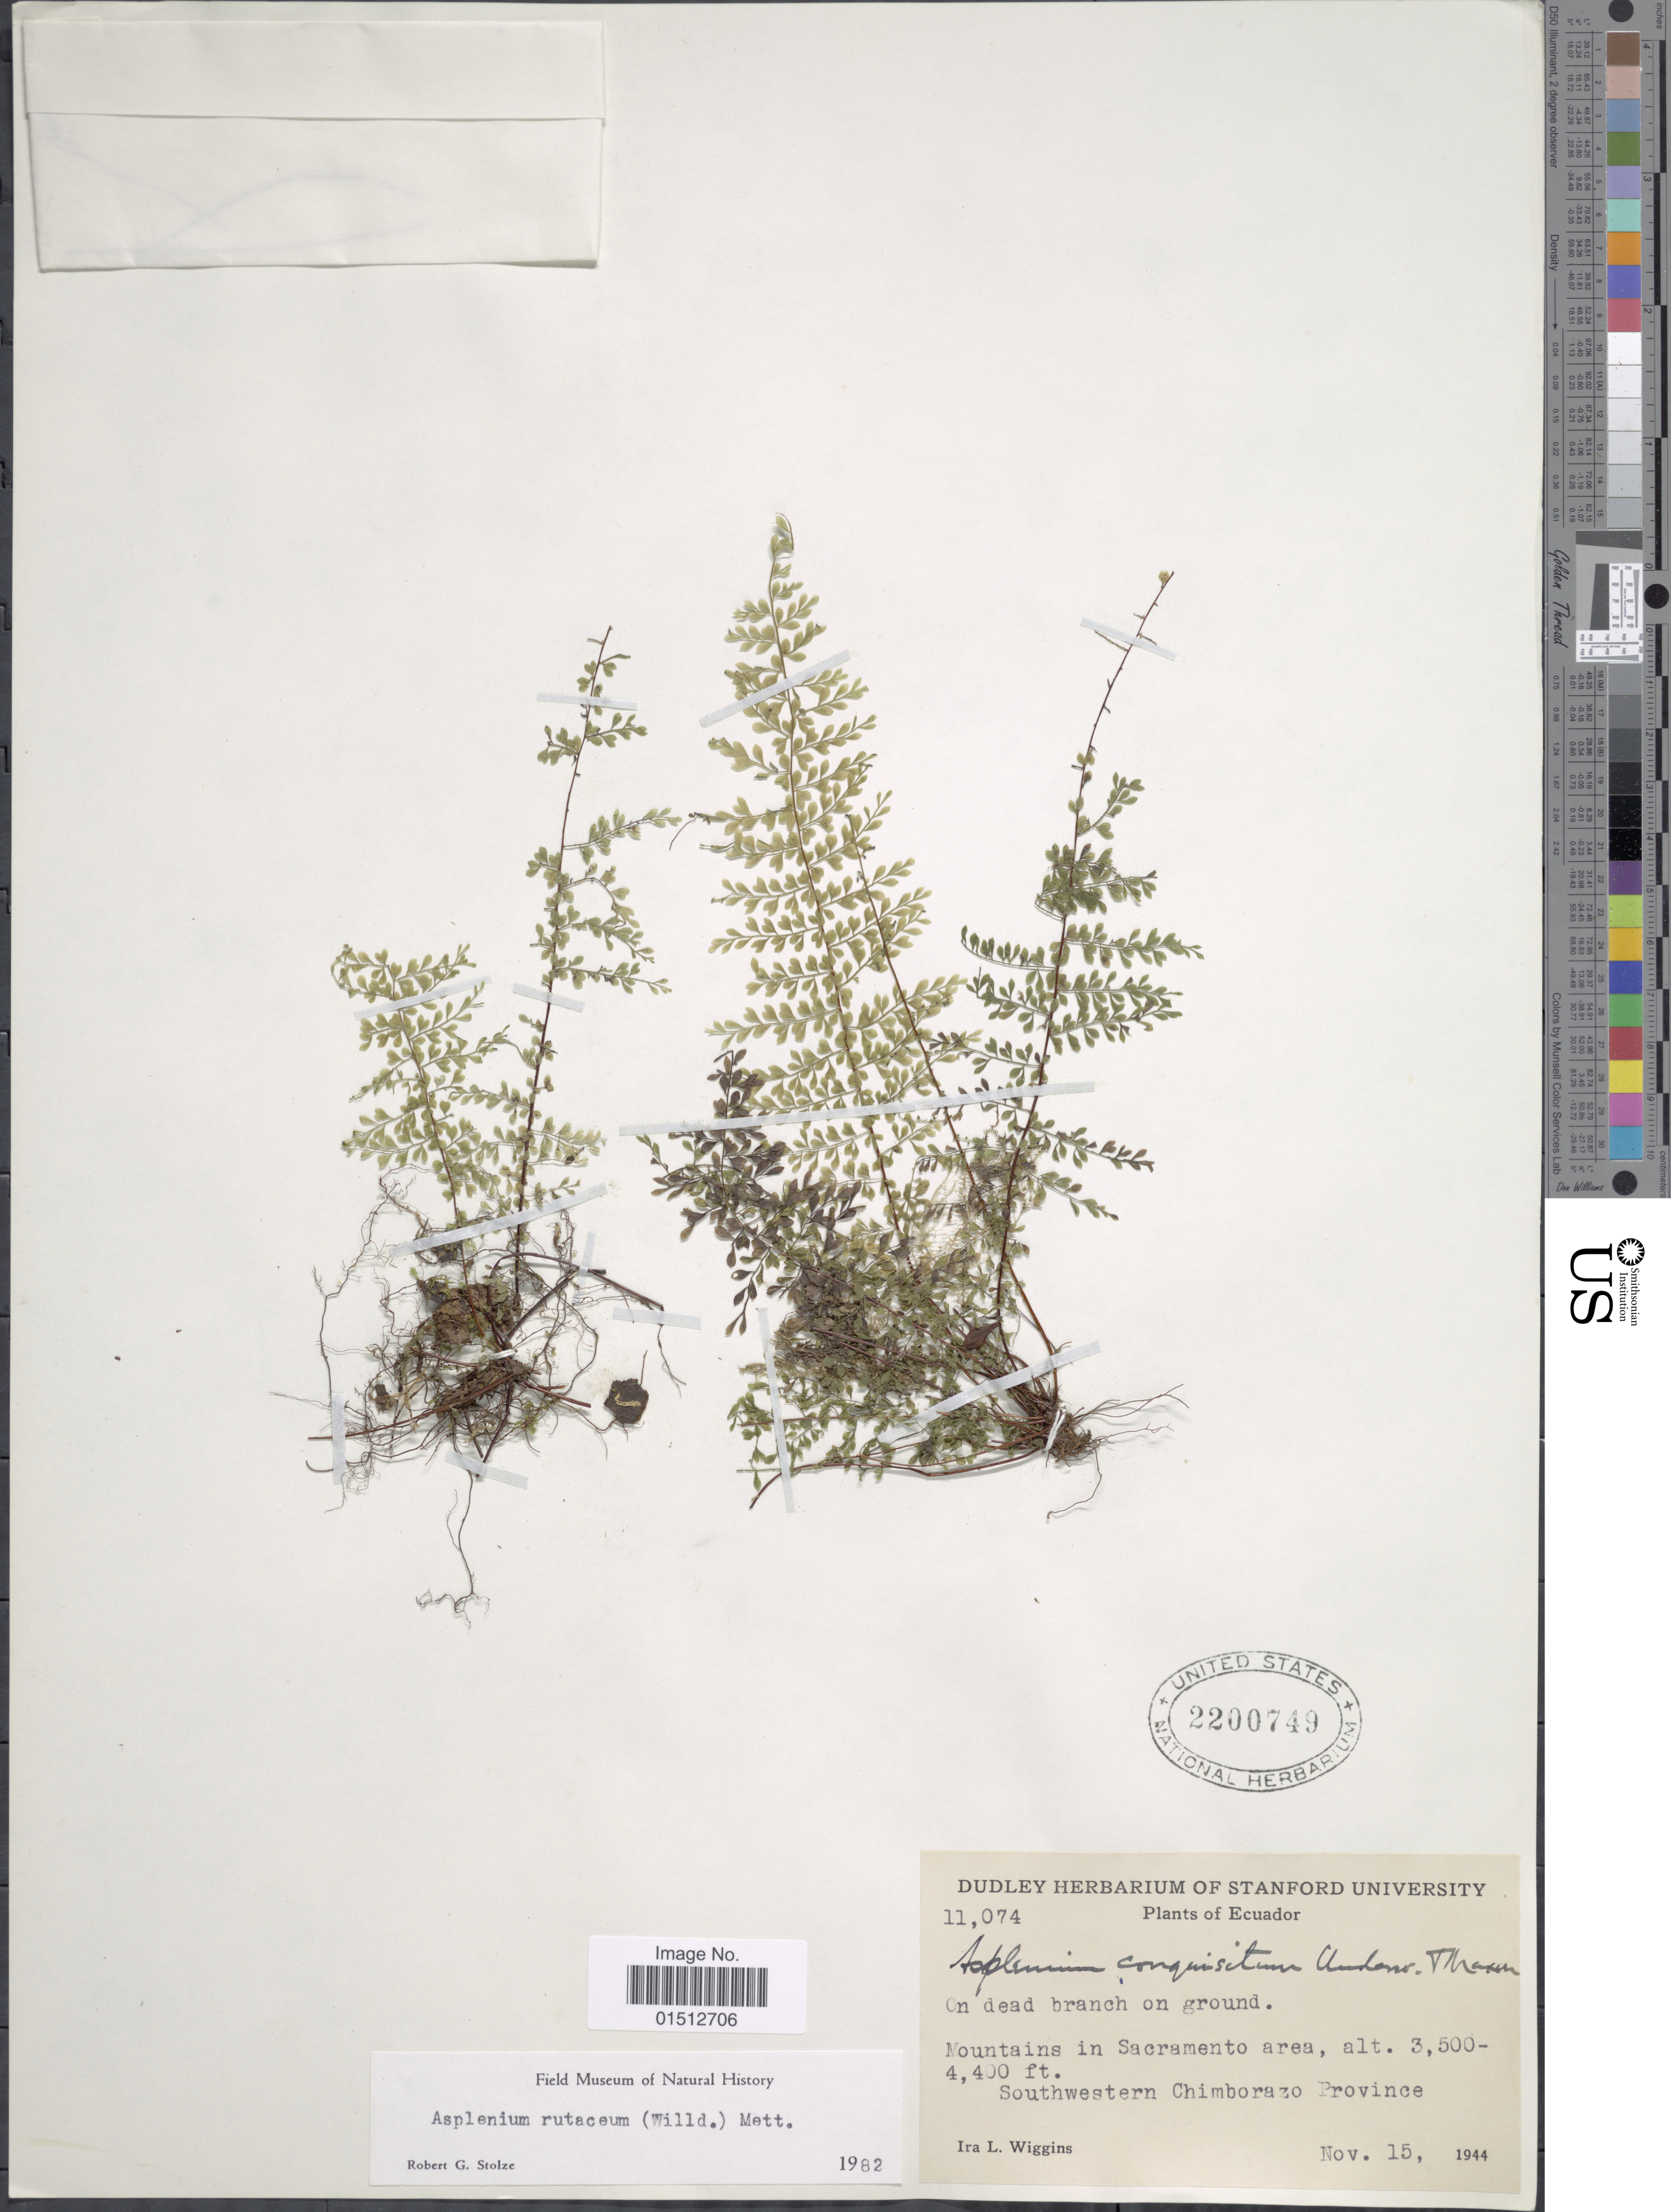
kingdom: Plantae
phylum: Tracheophyta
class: Polypodiopsida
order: Polypodiales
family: Aspleniaceae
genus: Asplenium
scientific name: Asplenium rutaceum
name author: (Willd.) Mett.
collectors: I. L. Wiggins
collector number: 11074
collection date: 1944-11-15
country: Ecuador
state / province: Chimborazo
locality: Ecuador, Mountains in Sacramento area, Southwestern Chimborazo Province.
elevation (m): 1067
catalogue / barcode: US 2200749